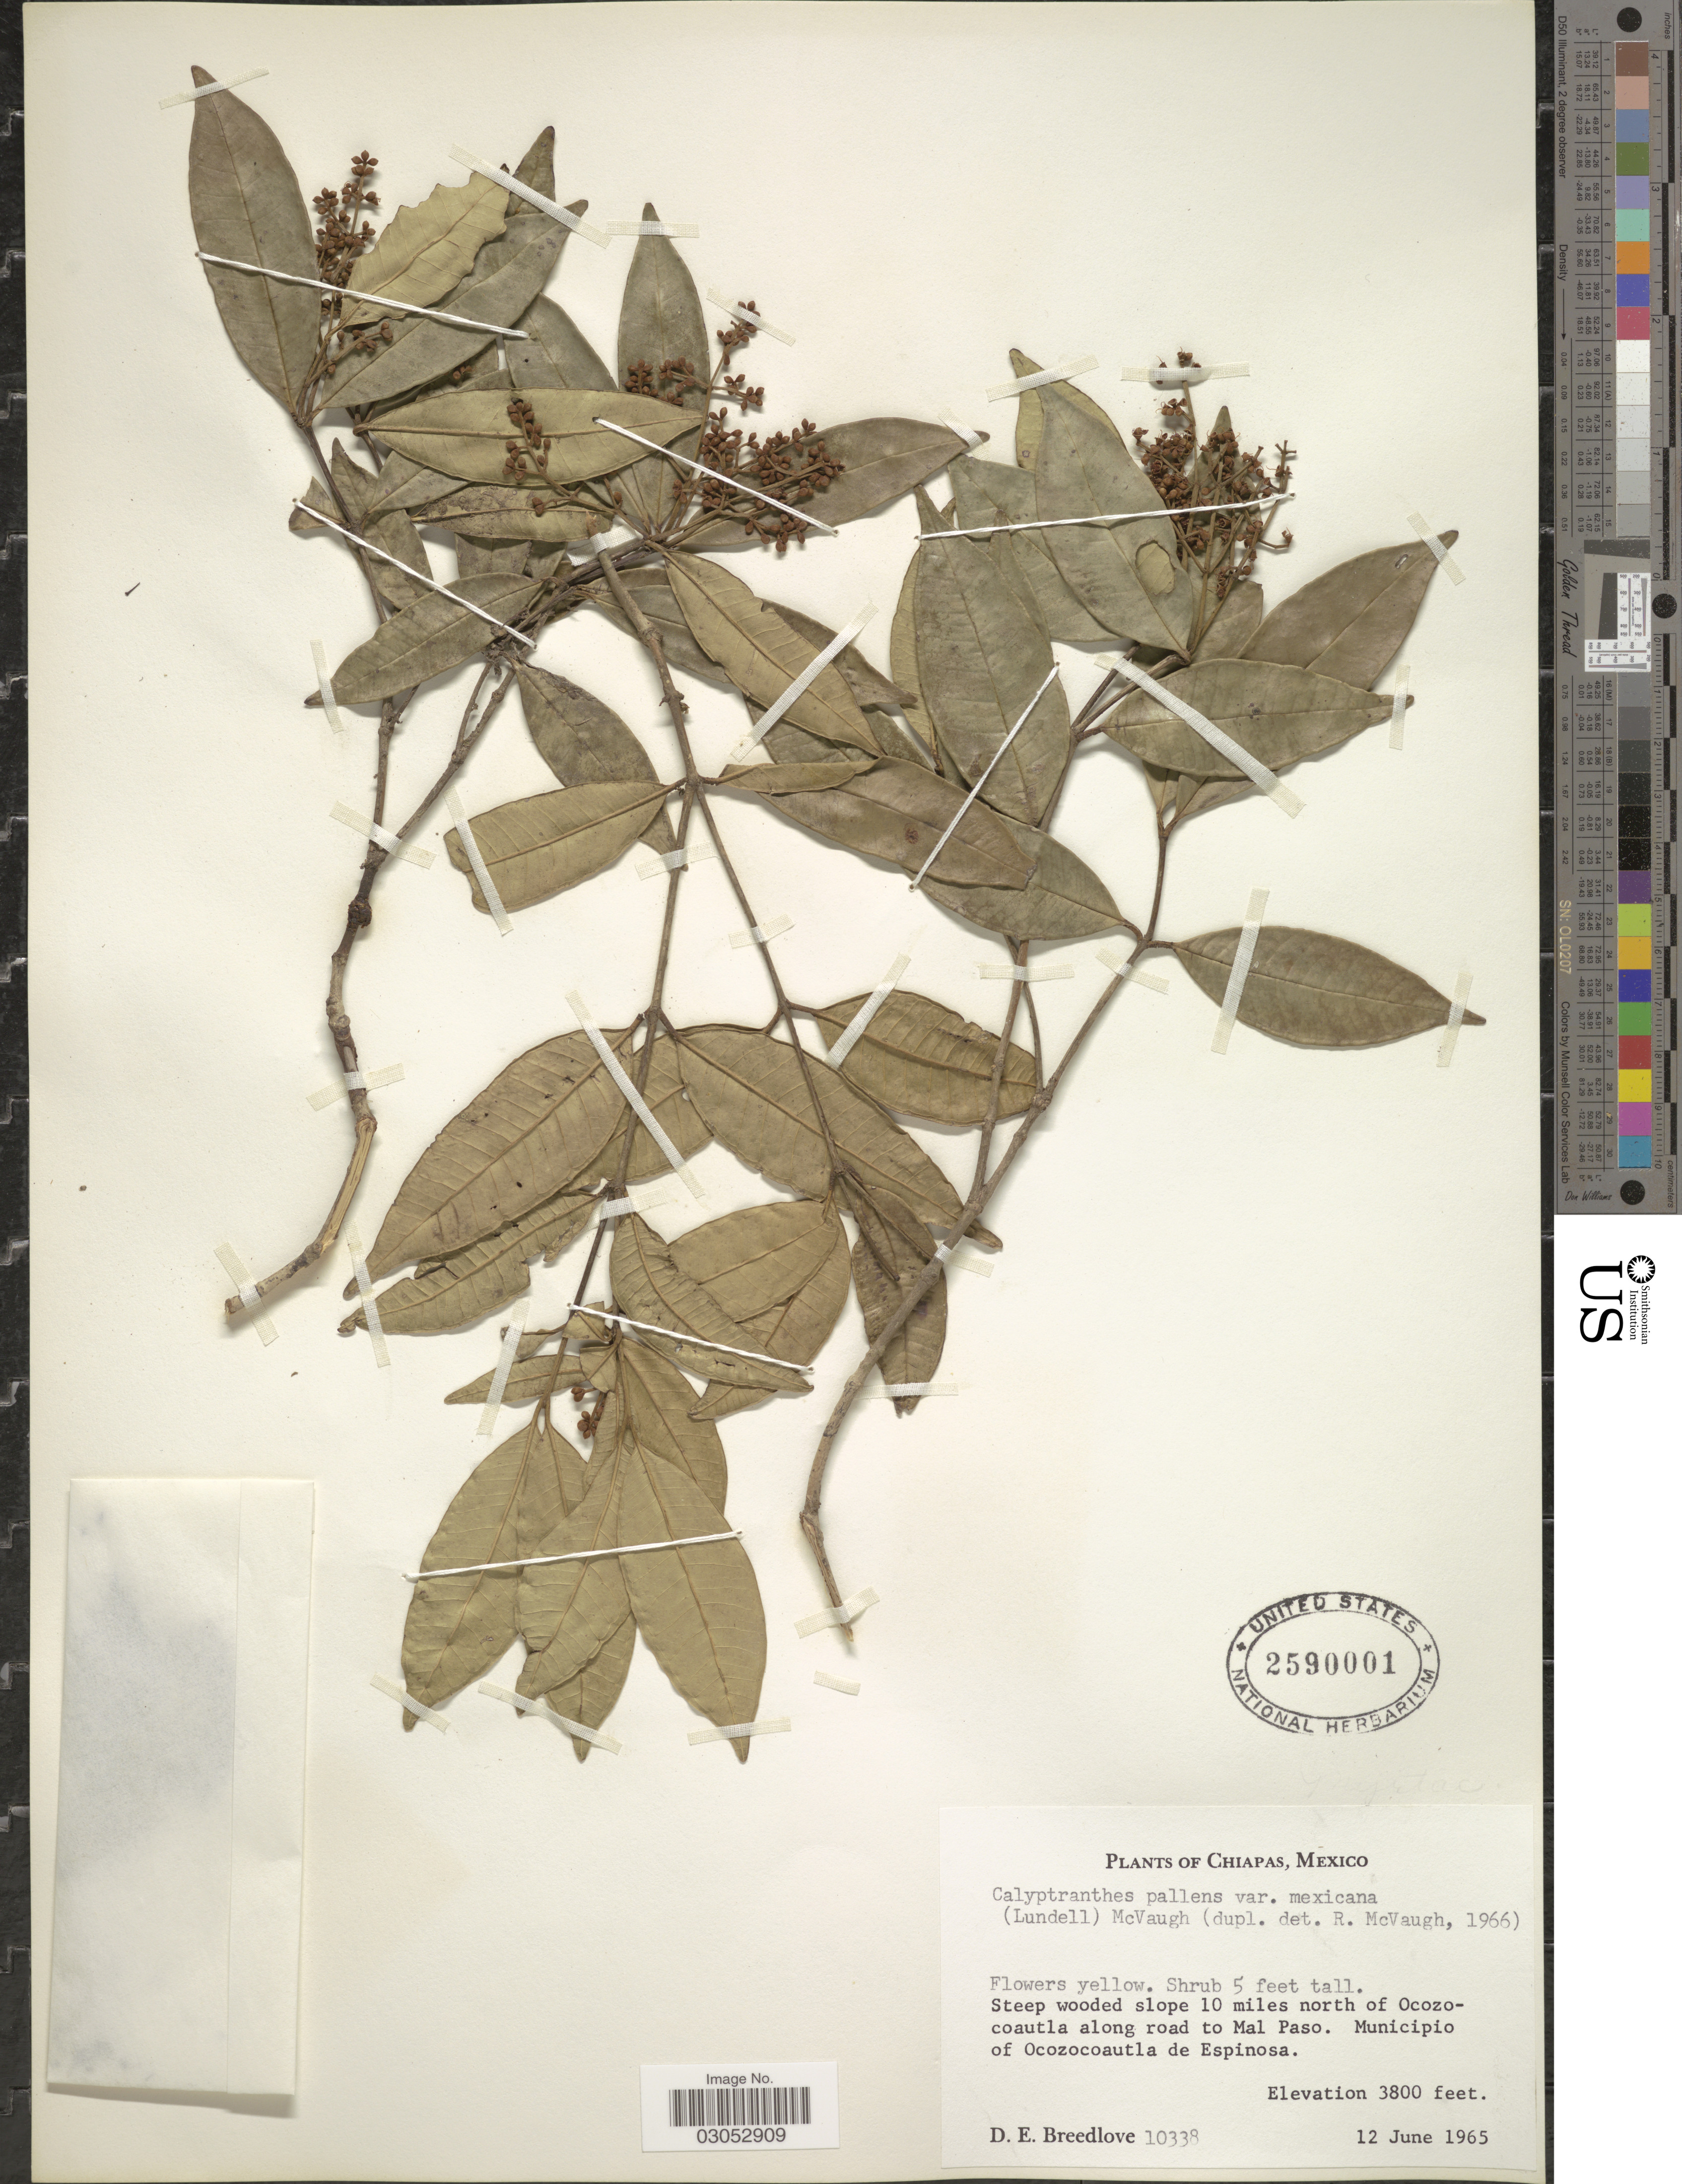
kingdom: Plantae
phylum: Tracheophyta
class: Magnoliopsida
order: Myrtales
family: Myrtaceae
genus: Myrcia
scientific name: Myrcia neopallens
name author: A.R. Lourenço & E. Lucas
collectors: D. E. Breedlove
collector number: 10338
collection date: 1965-06-12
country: Mexico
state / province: Chiapas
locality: Steep wooded slope 10 miles north of Ocozocoautla along road to Mal Paso. Municipio of Ocozocoautla de Espinosa.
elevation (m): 1158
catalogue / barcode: US 2590001